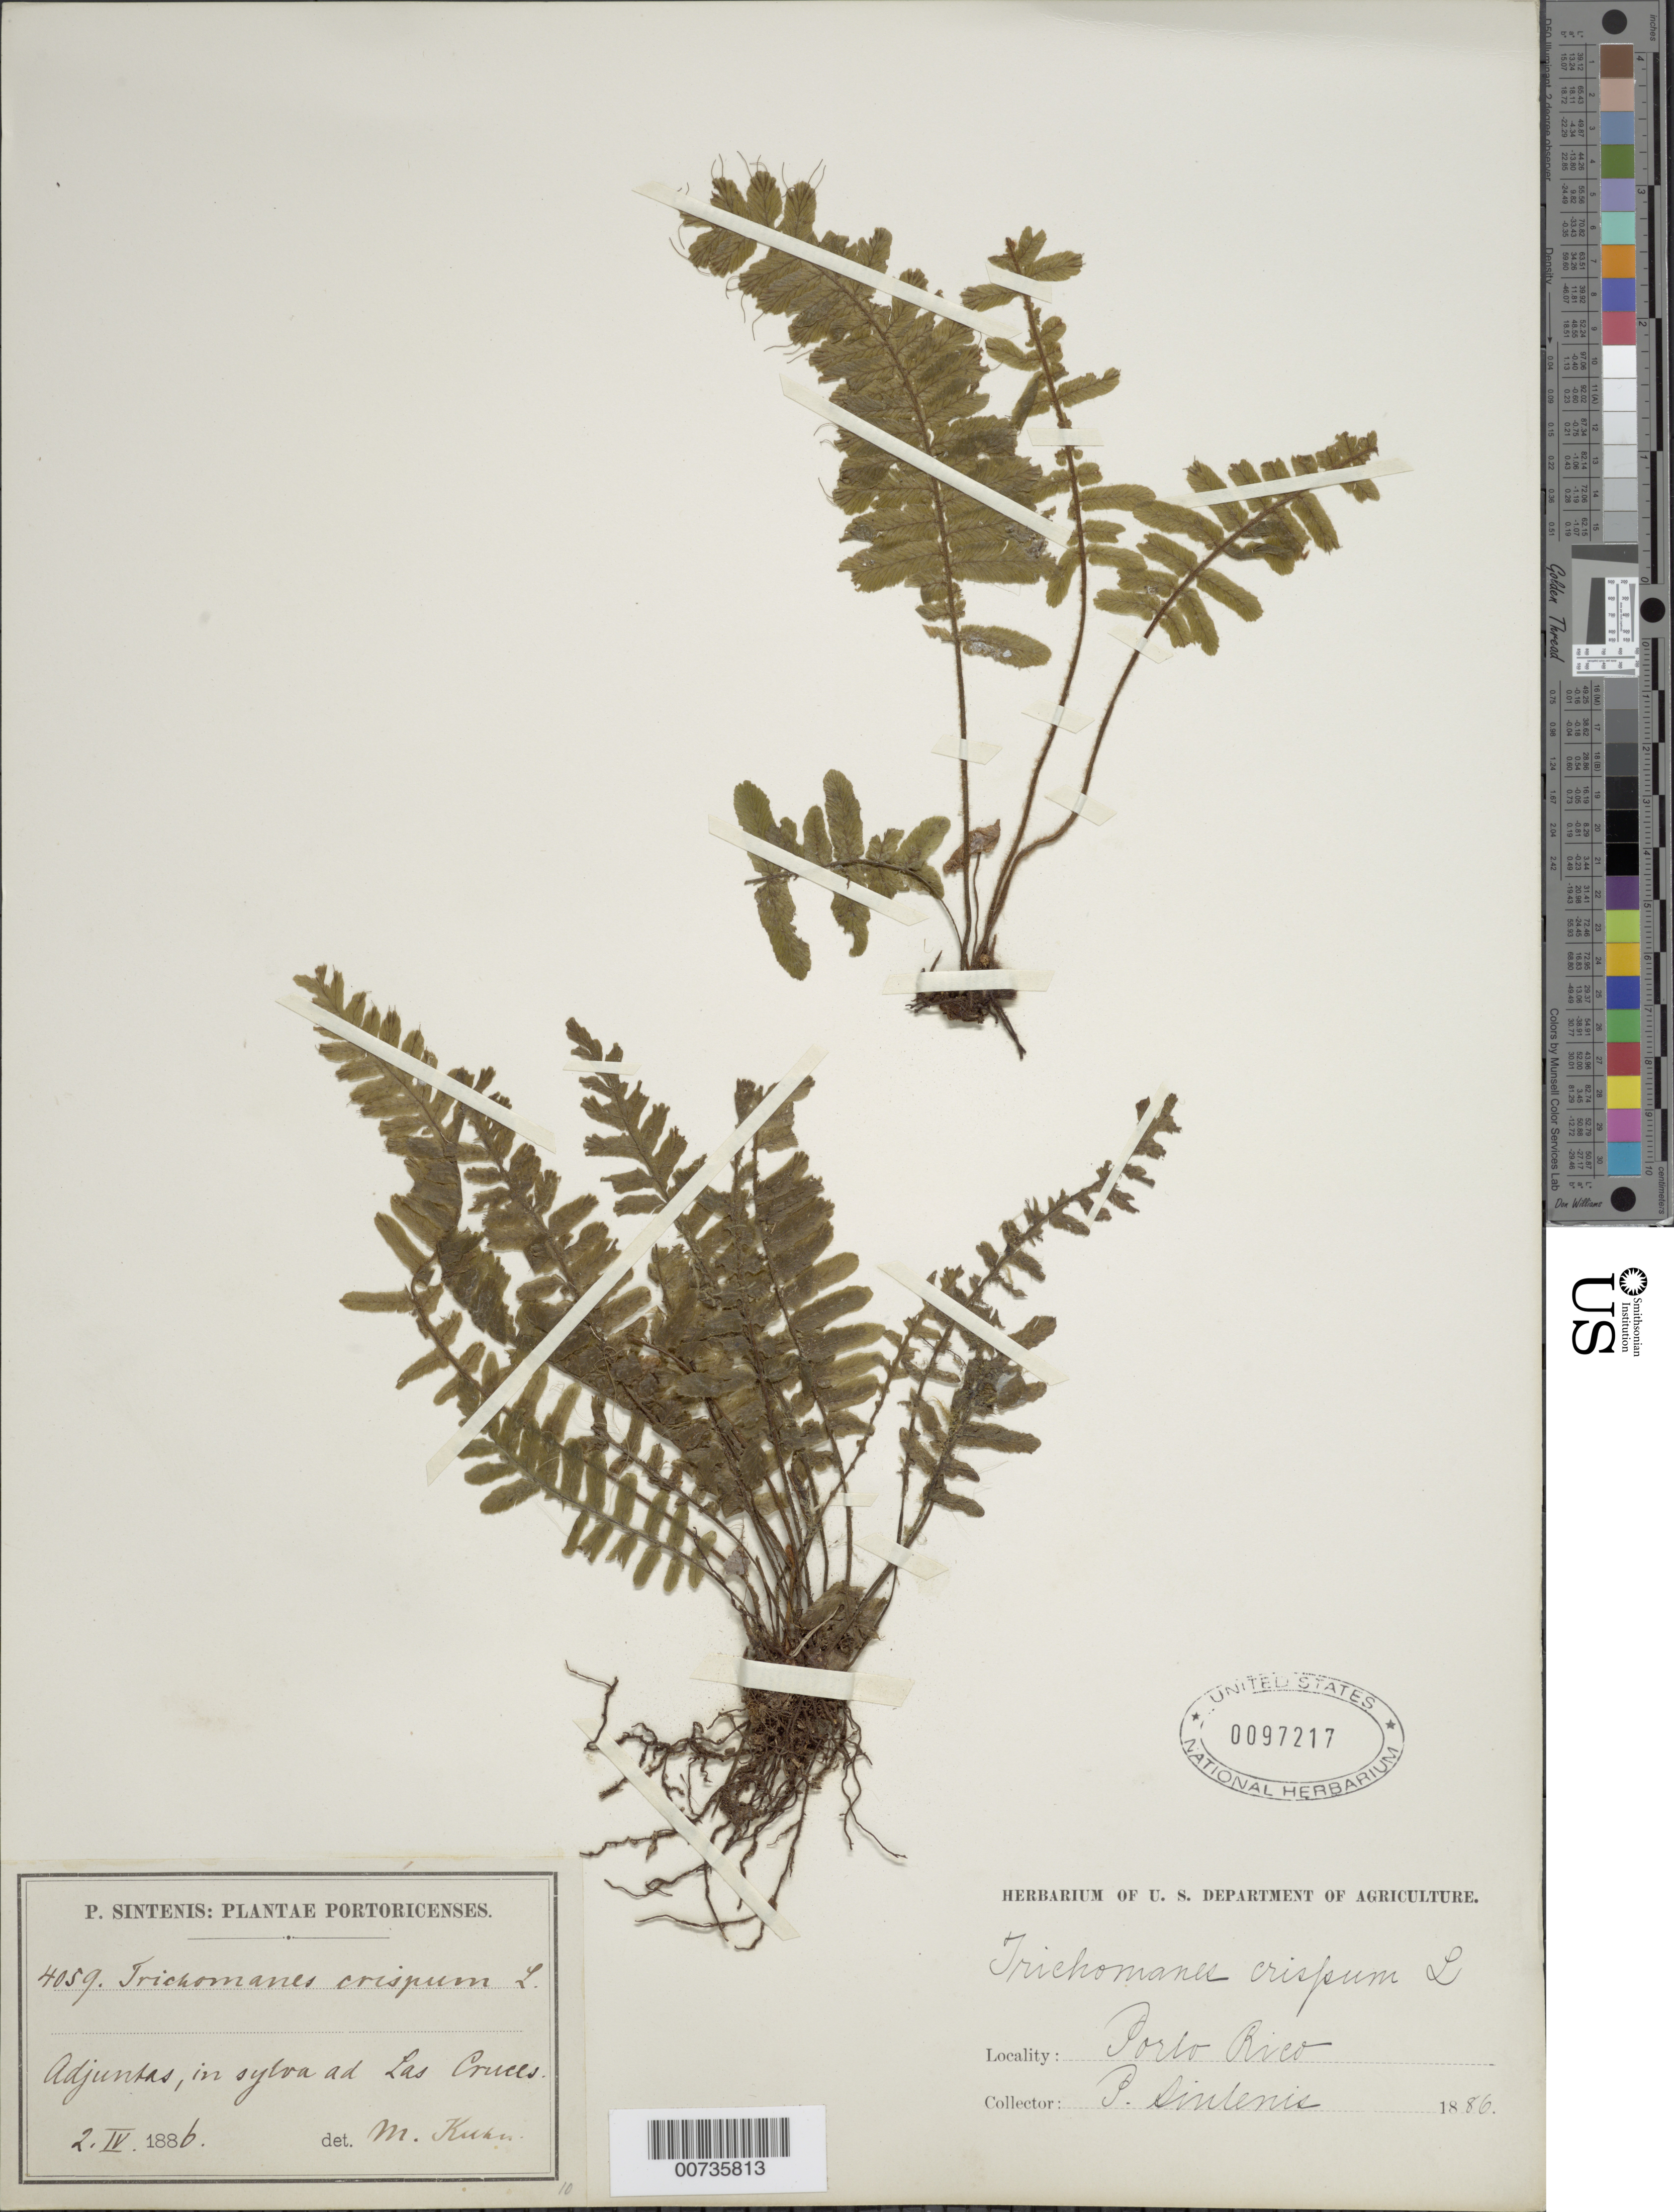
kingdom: Plantae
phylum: Tracheophyta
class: Polypodiopsida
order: Hymenophyllales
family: Hymenophyllaceae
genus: Trichomanes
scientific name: Trichomanes crispum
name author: L.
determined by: Kuhn, D. M.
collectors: P. Sintenis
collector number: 4059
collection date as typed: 02 Apr 1886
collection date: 1886-04-02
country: Puerto Rico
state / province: Adjuntas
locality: Adjuntas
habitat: In sylva ad Las Cruces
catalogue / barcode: US 97217